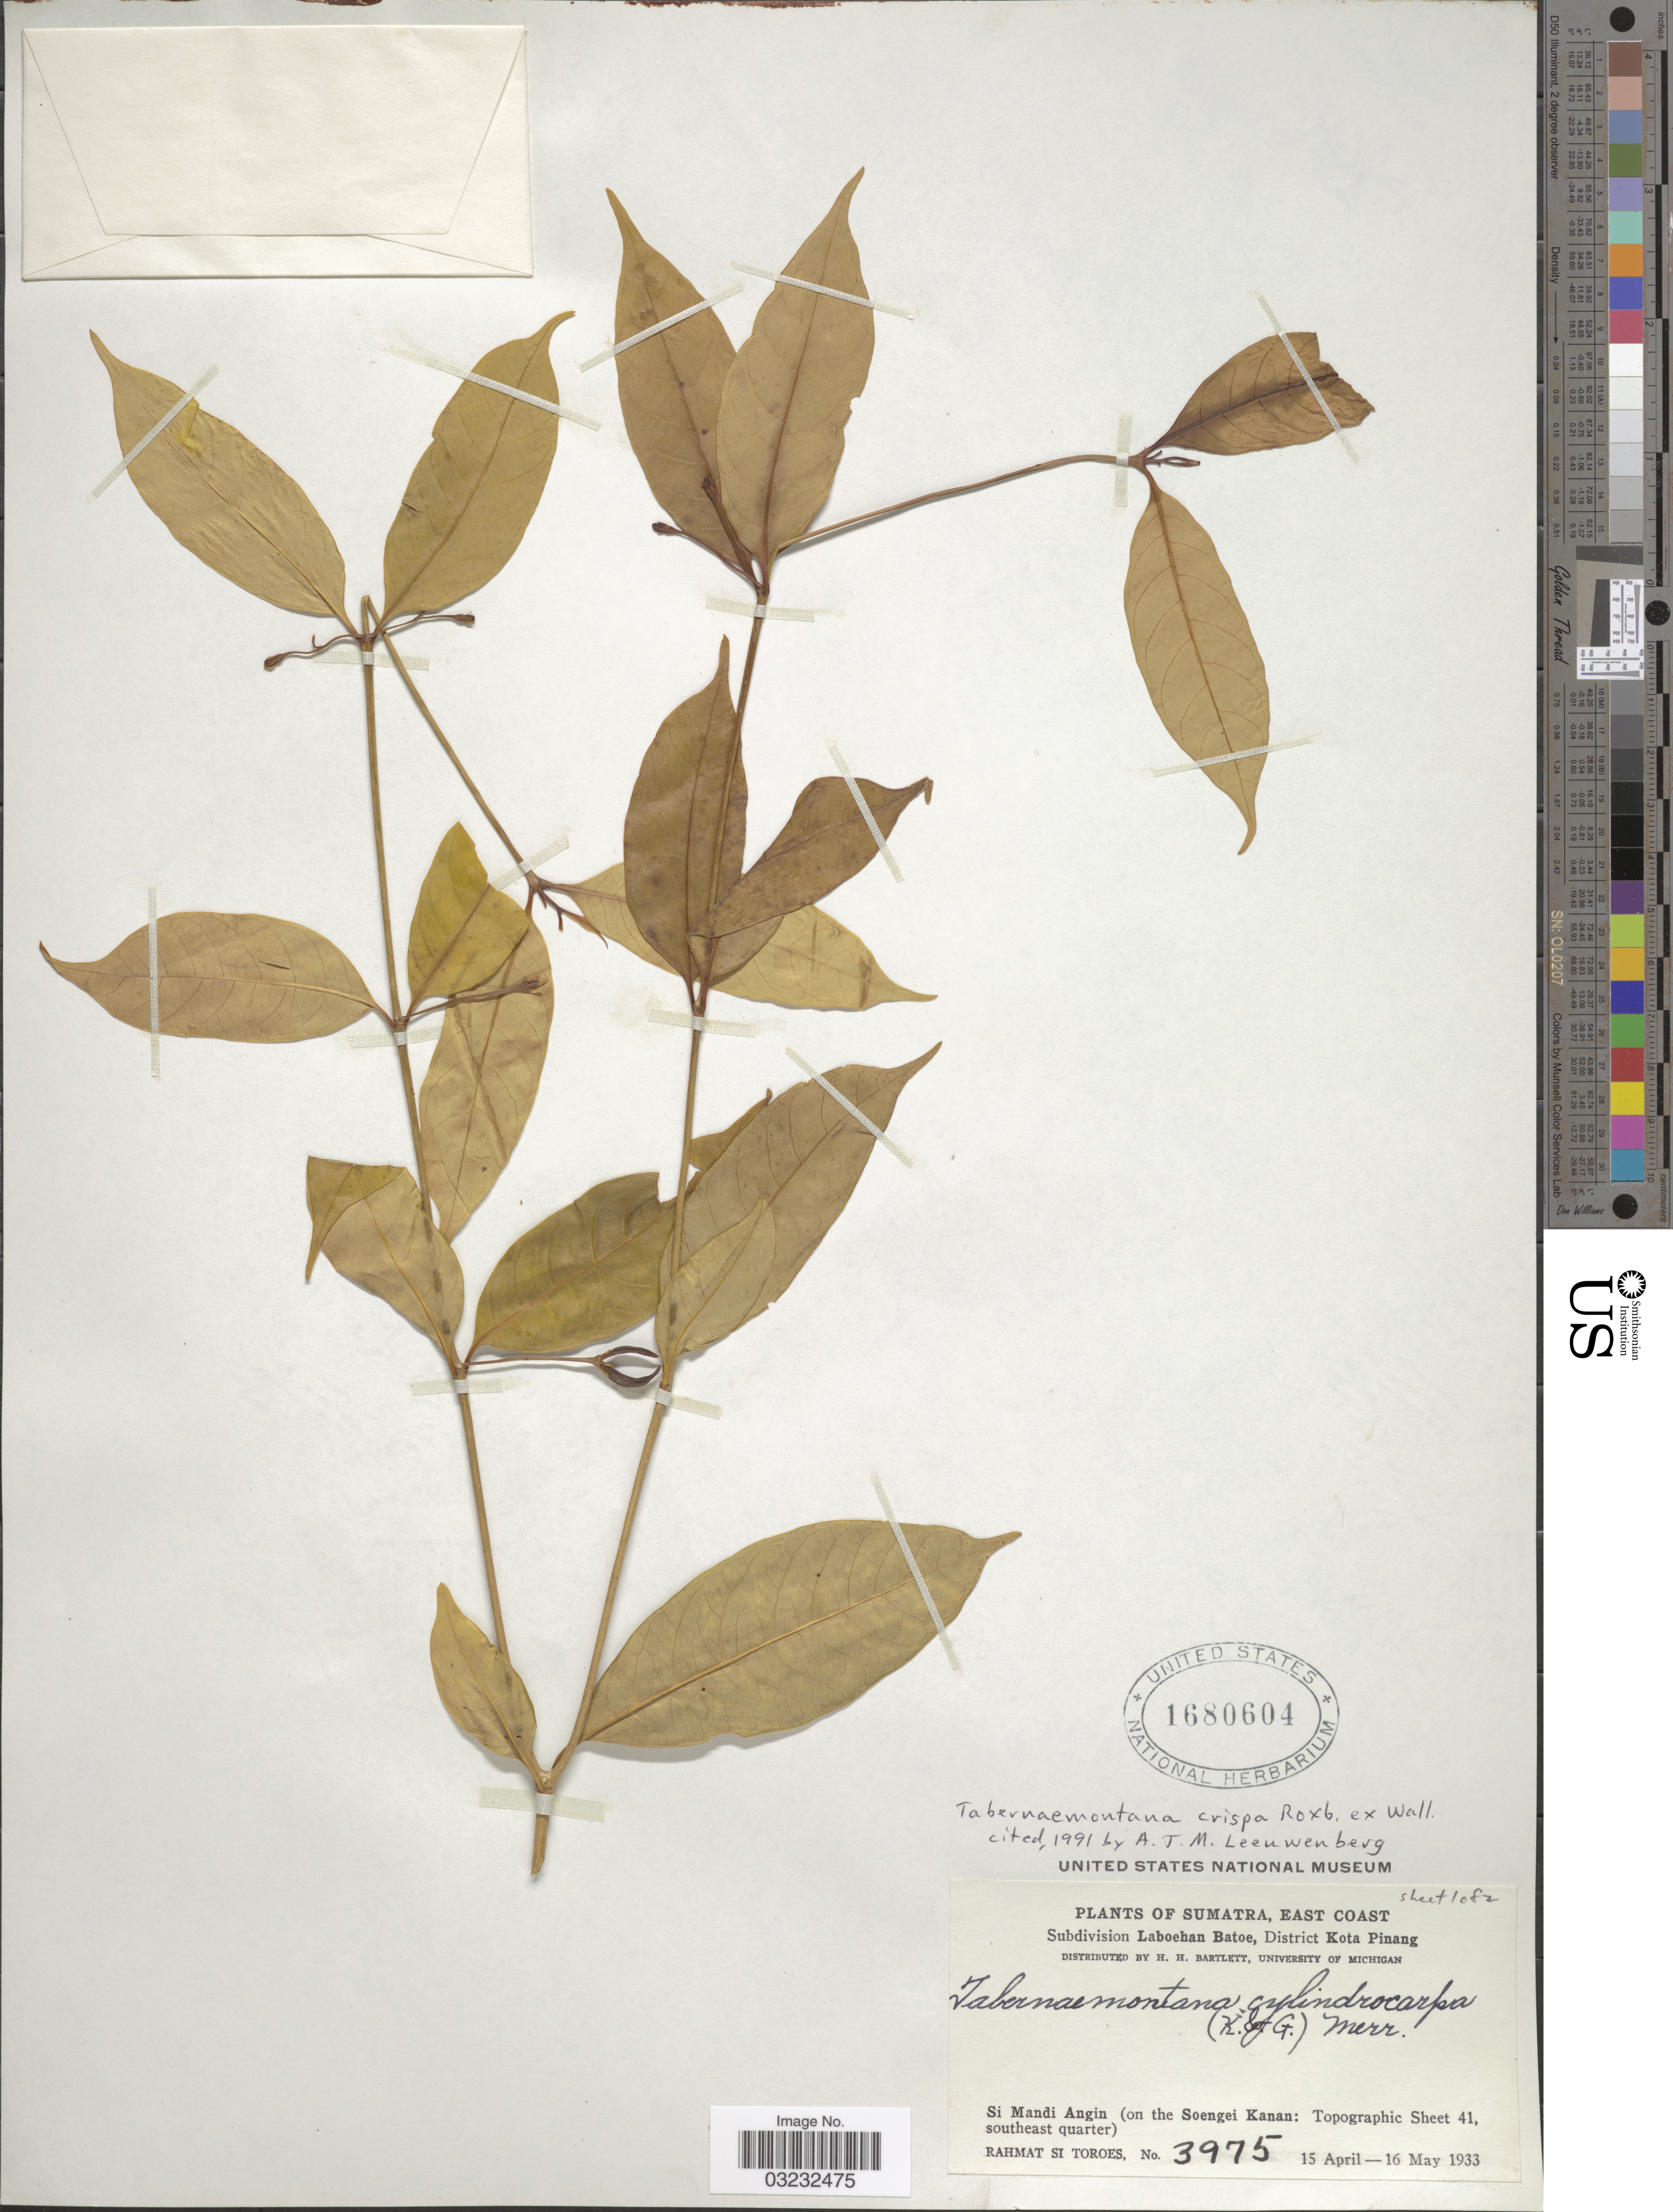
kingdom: Plantae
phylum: Tracheophyta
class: Magnoliopsida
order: Gentianales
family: Apocynaceae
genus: Tabernaemontana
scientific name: Tabernaemontana crispa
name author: (R.M. King & Gamble) Merr.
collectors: Rahmat Si Boeea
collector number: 3975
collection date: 1933-04-15/1933-05-16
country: Indonesia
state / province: Sumatra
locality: East Coast, Subdivision Laboehan Batoe, District Kota Pinang, Si Mandi Angin (on the Soengei Kanan: Topographic Sheet 41, southeast quarter).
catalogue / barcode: US 1680604